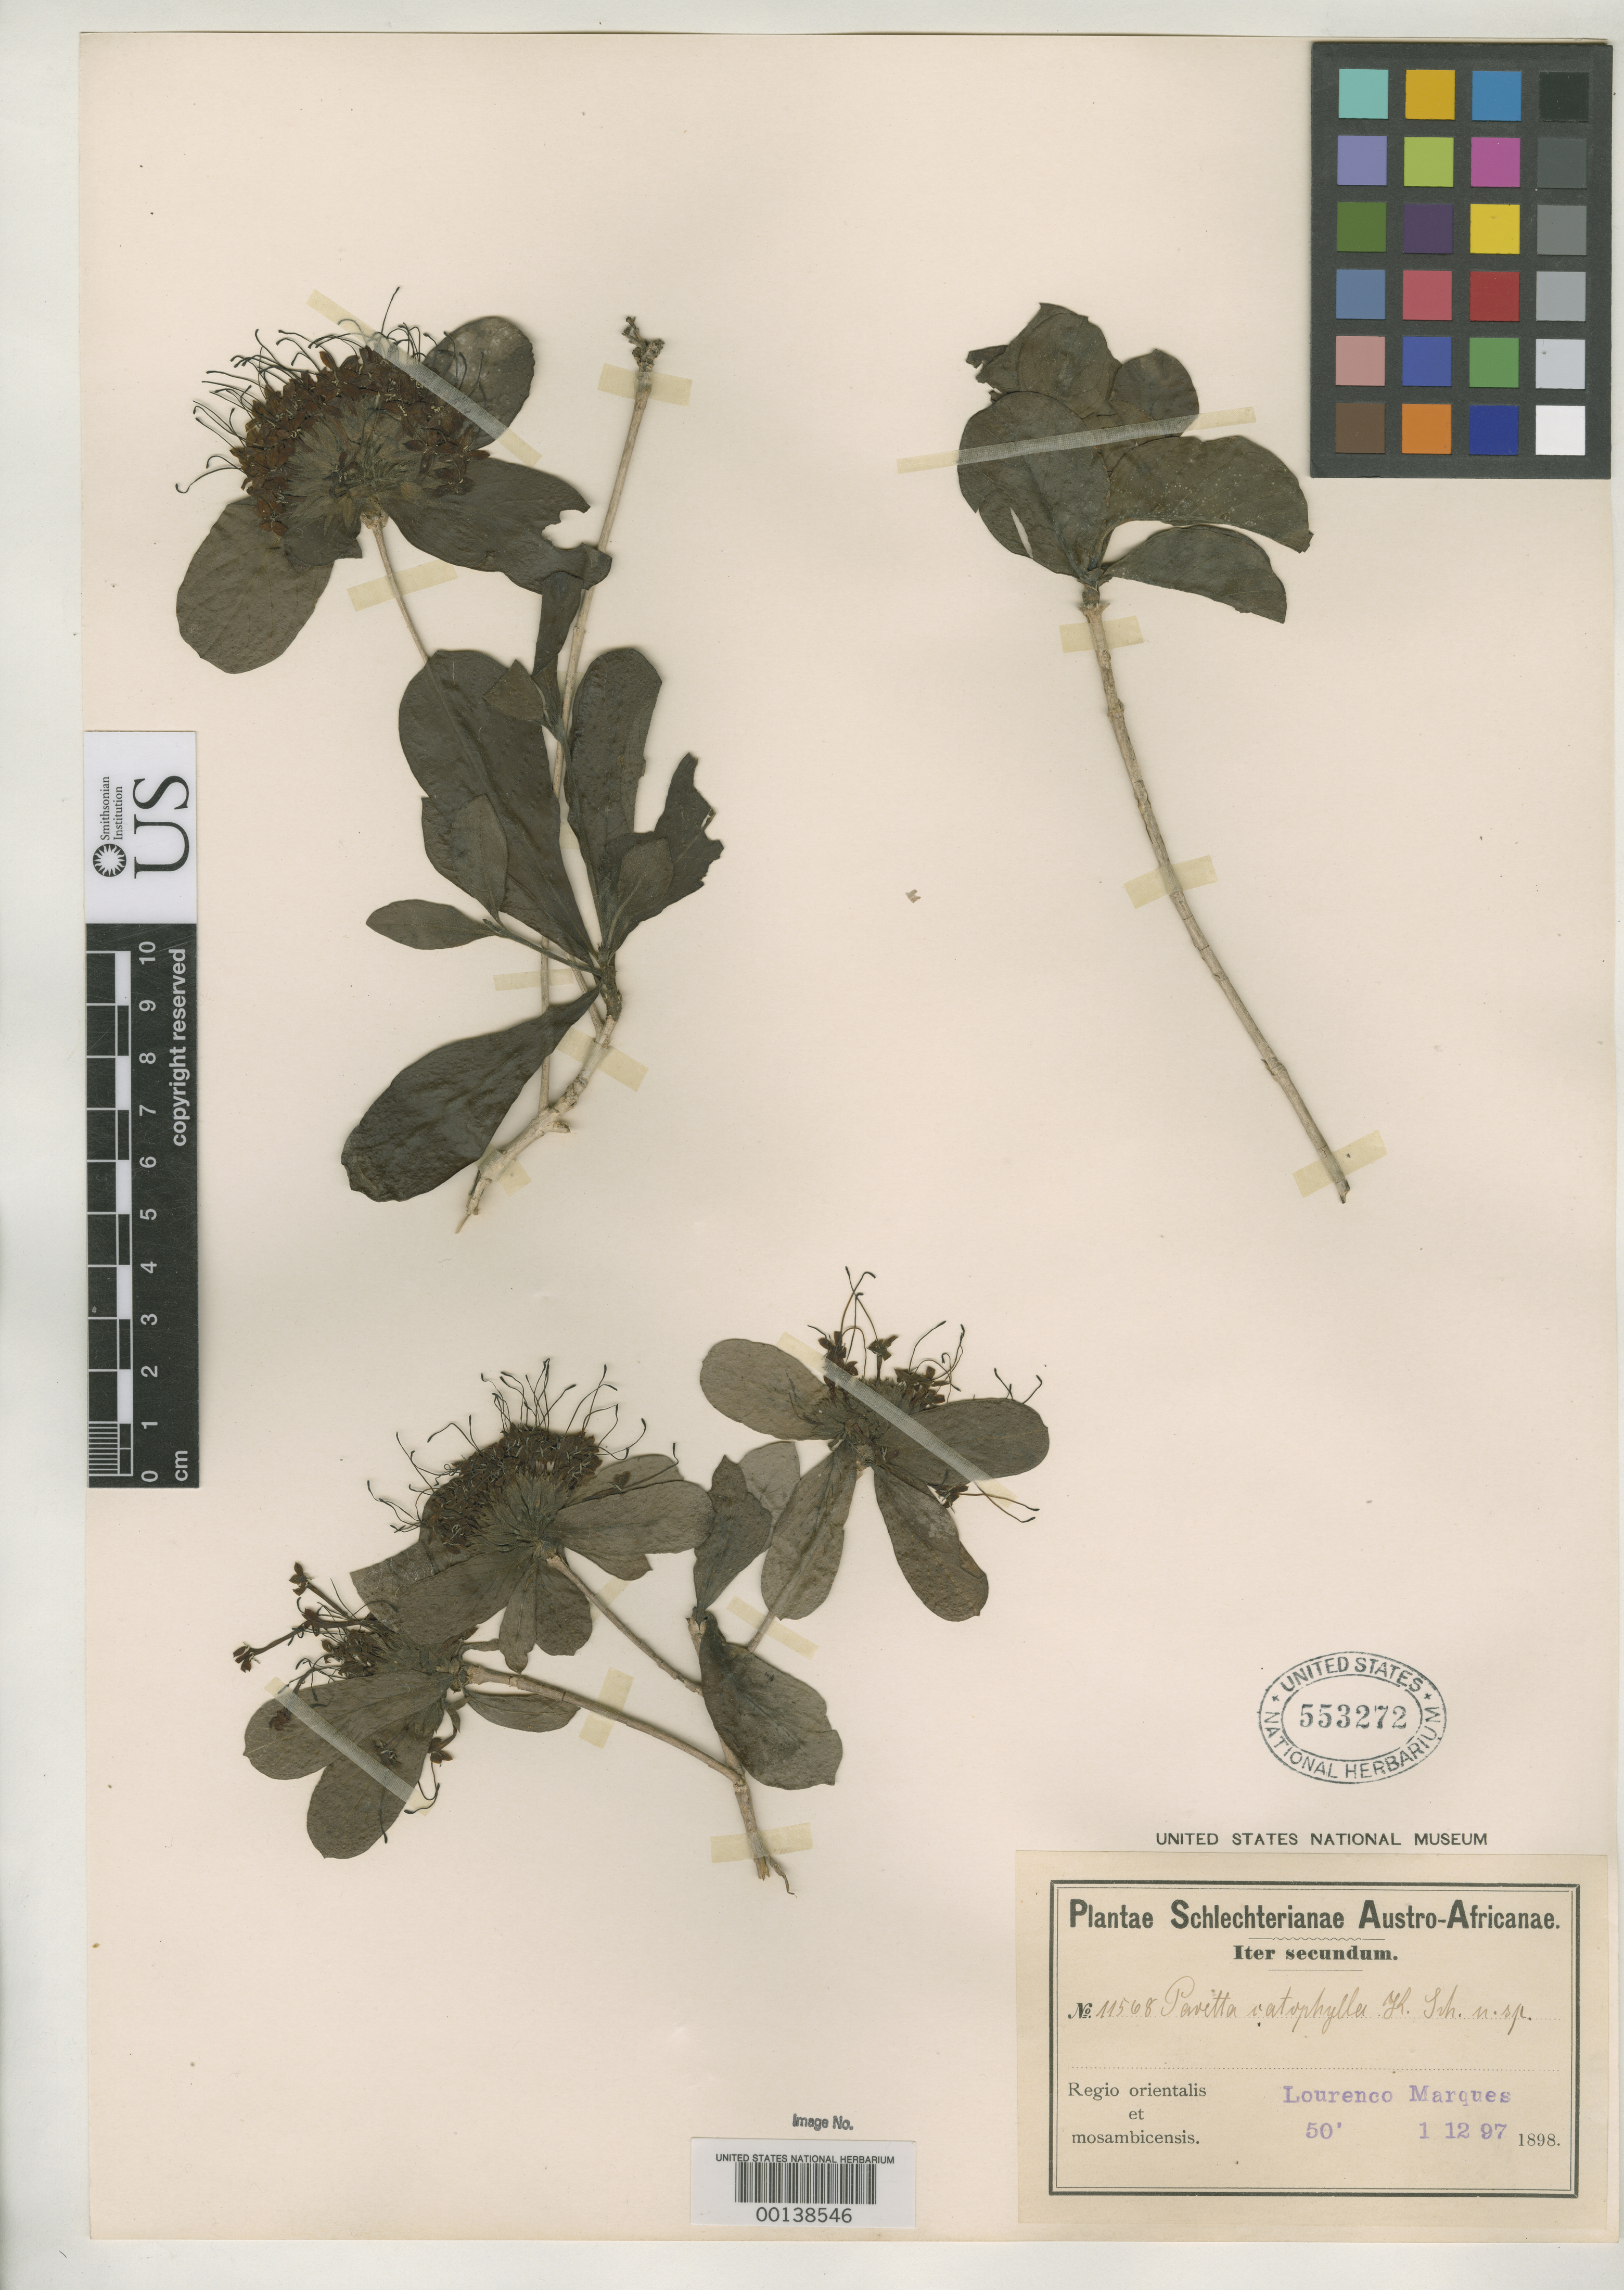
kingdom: Plantae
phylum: Tracheophyta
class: Magnoliopsida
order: Gentianales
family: Rubiaceae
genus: Pavetta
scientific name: Pavetta catophylla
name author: K. Schum.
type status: Isotype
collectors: F. R. R. Schlechter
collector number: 11568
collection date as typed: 1898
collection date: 1898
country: Mozambique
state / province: Maputo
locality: Lourenço Marques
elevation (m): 50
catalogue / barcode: US 553272